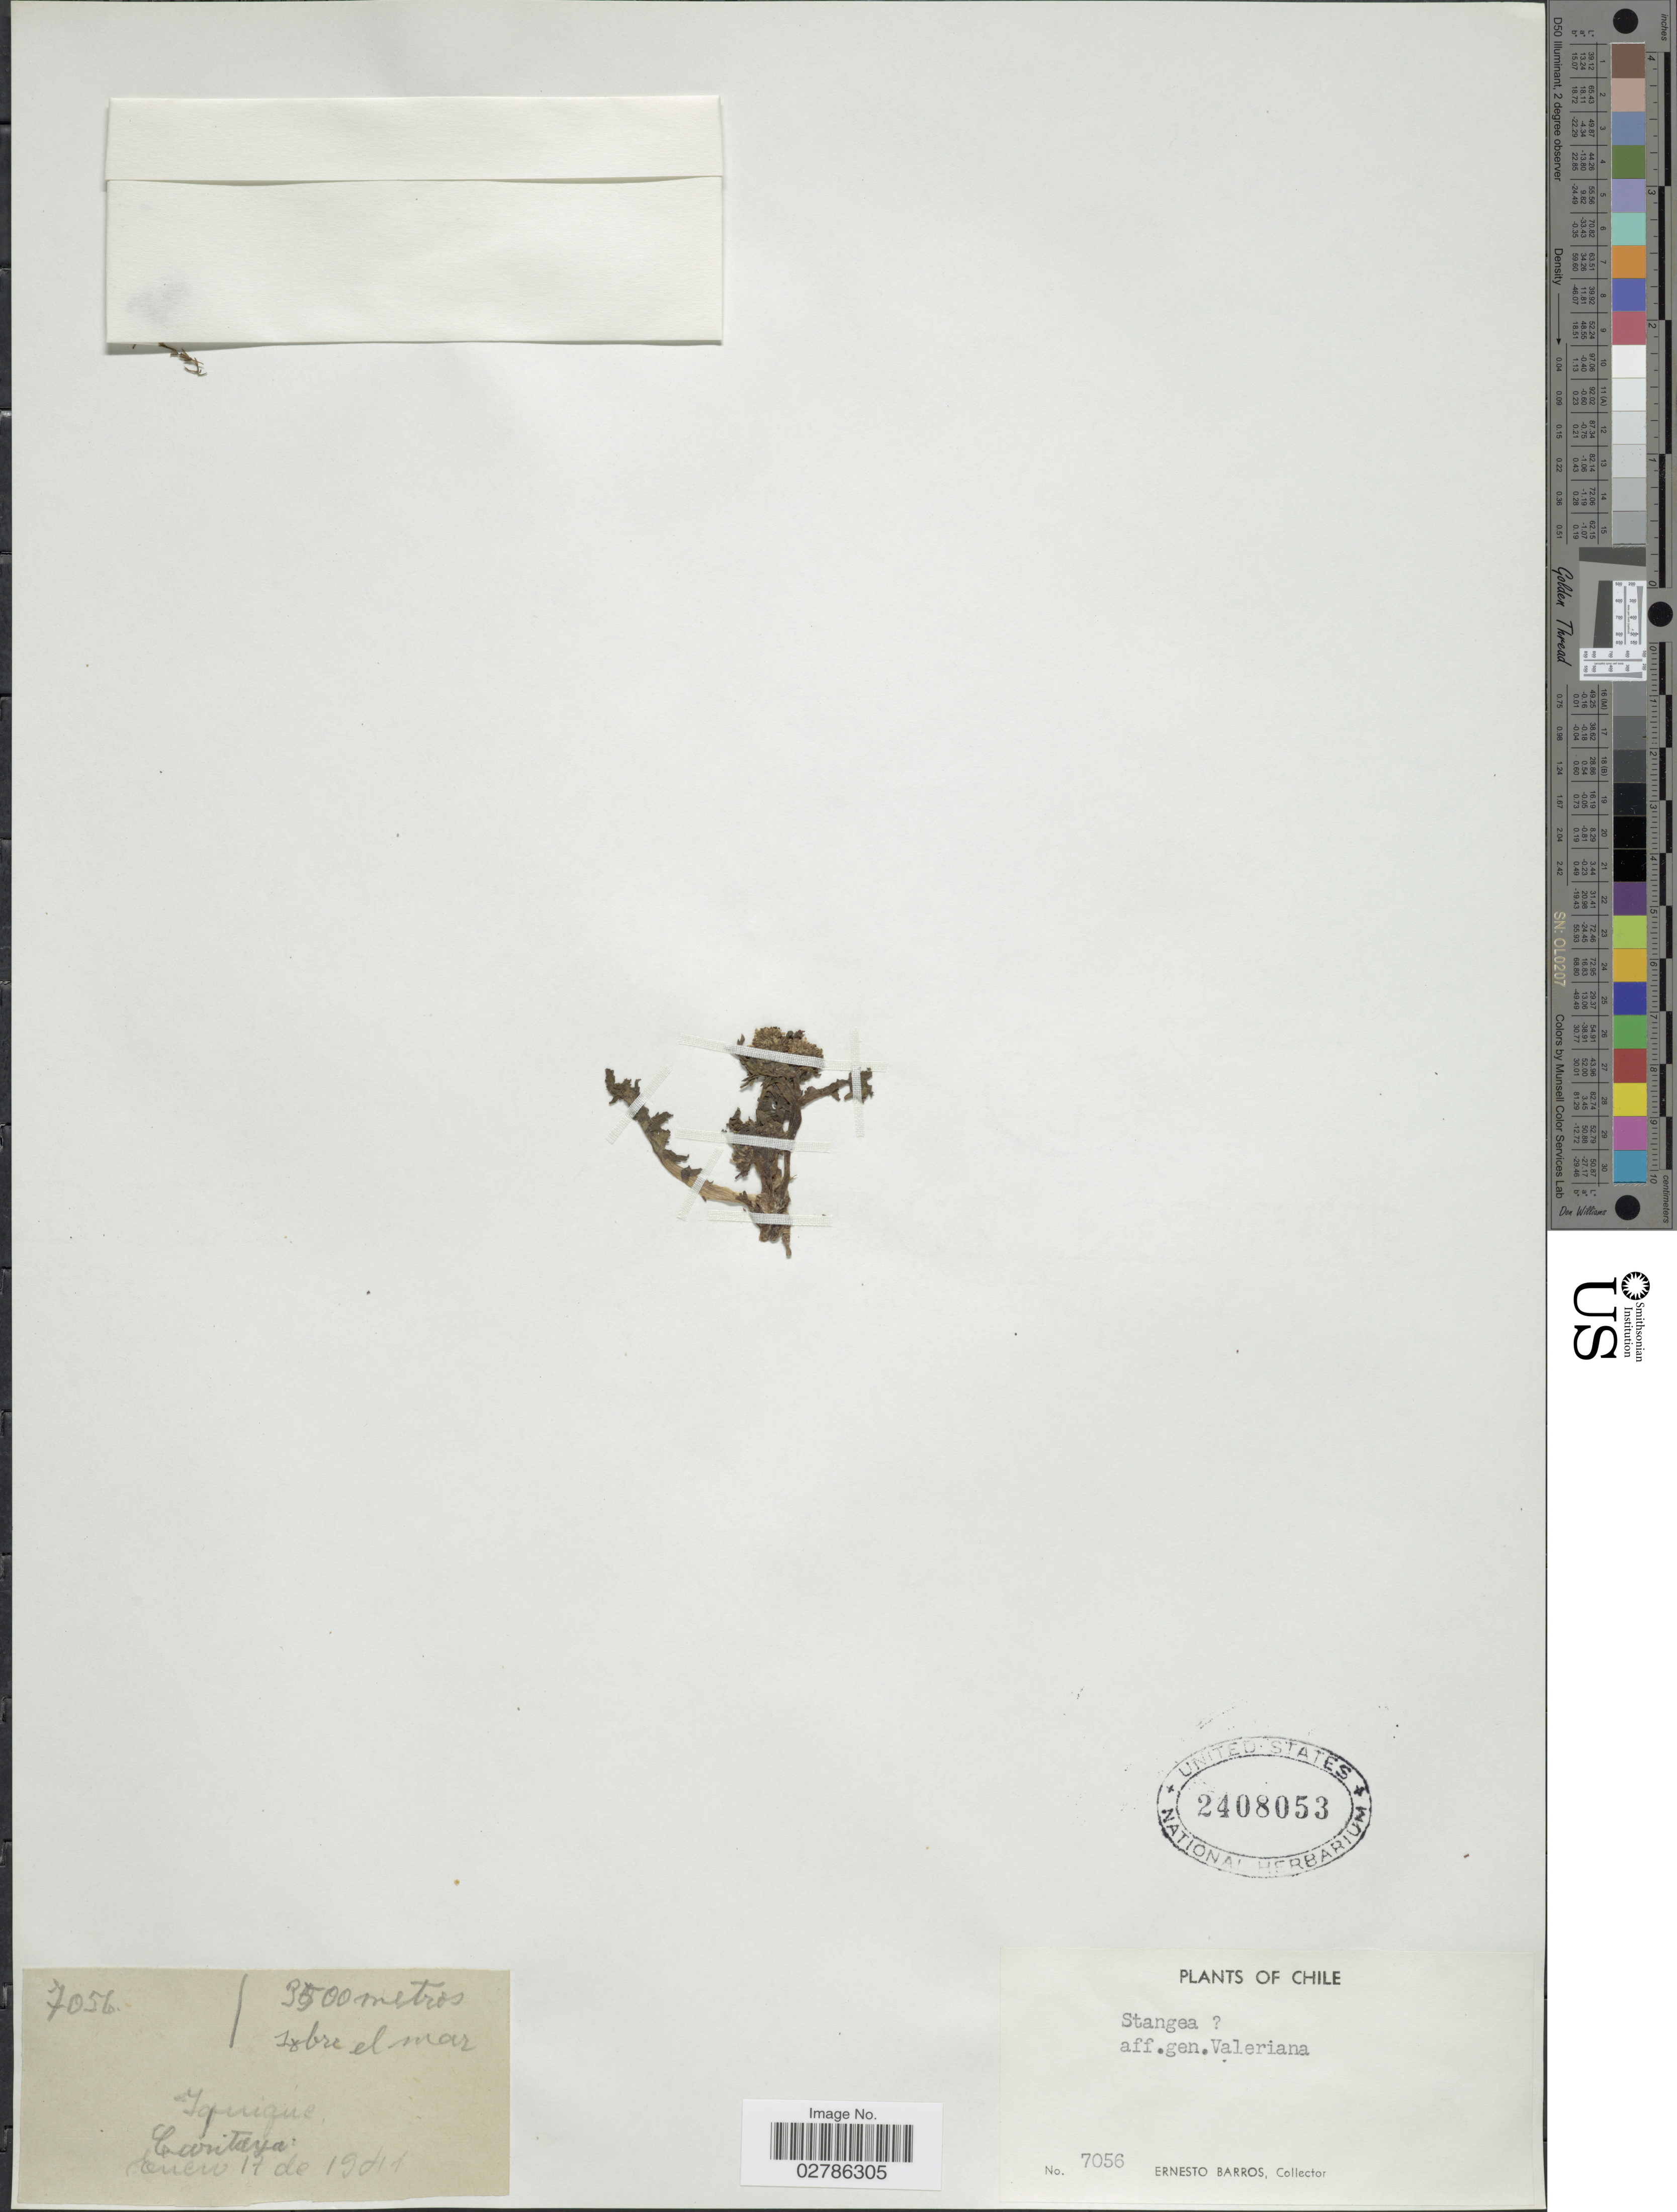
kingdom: Plantae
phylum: Tracheophyta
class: Magnoliopsida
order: Dipsacales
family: Caprifoliaceae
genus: Stangea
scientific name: Stangea sp.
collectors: E. Barros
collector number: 7056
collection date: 1941-01-17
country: Chile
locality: Tapnique, Caritaya.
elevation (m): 3500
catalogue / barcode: US 2408053